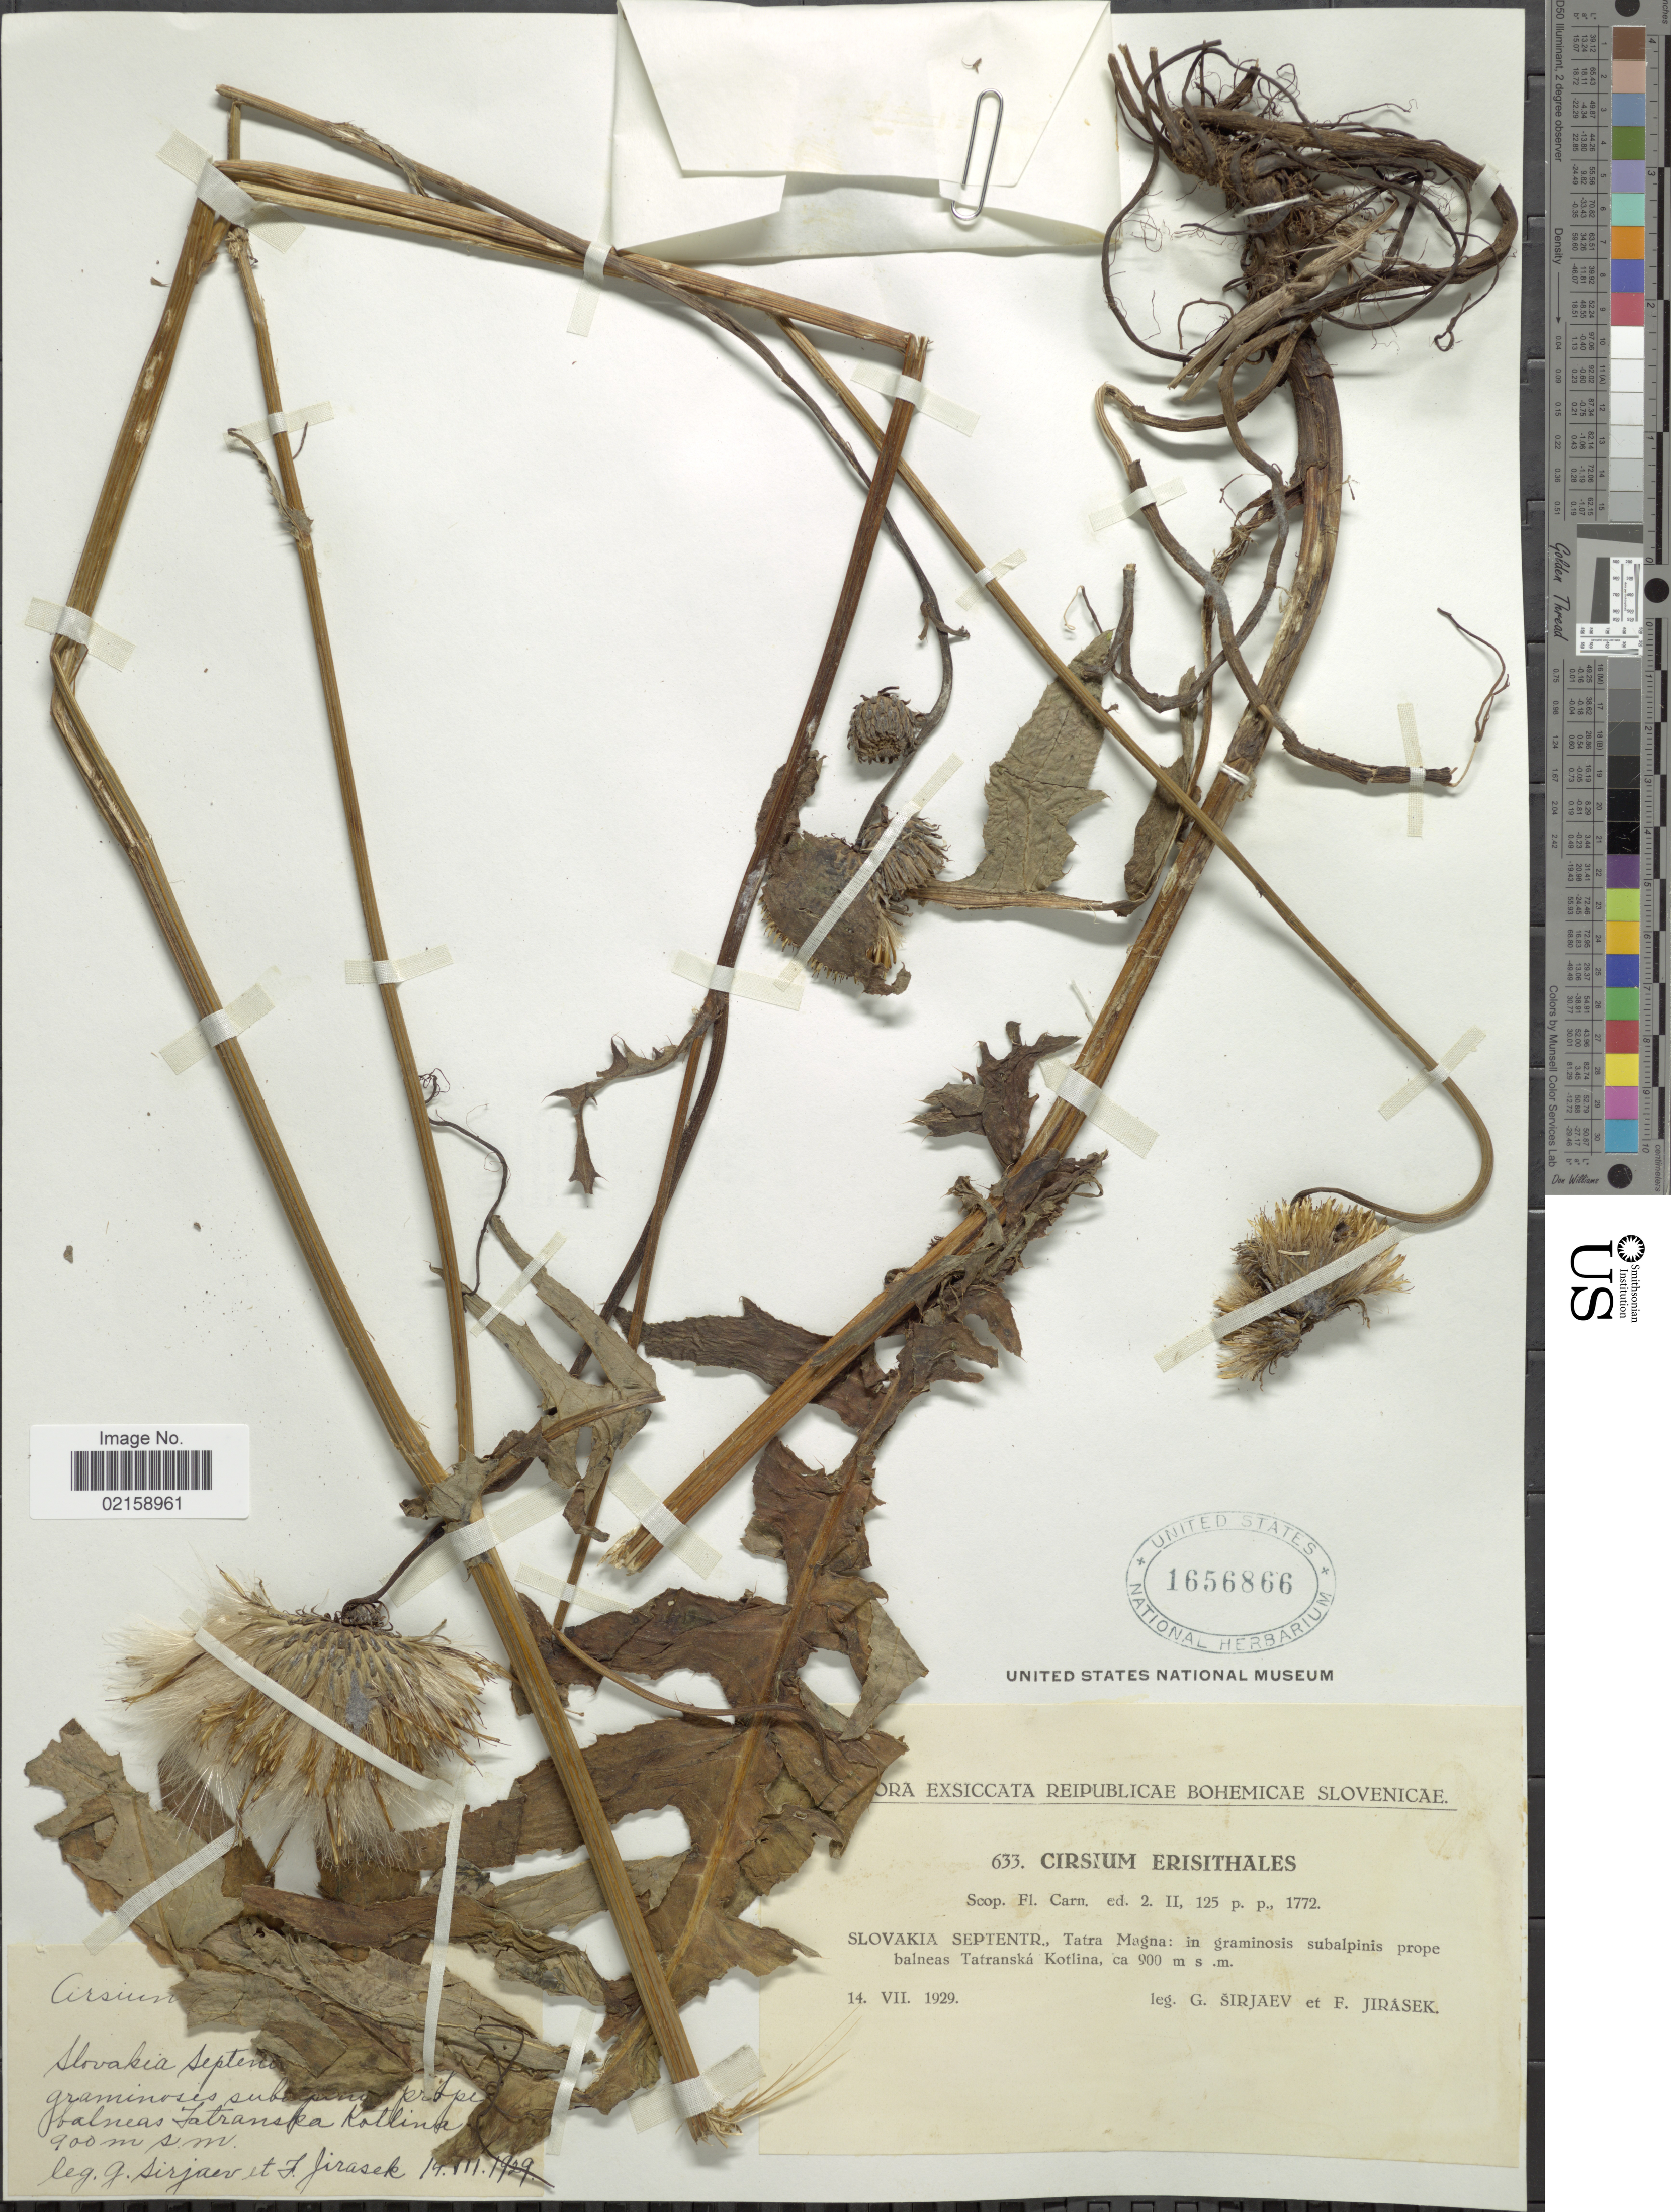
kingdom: Plantae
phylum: Tracheophyta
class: Magnoliopsida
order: Asterales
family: Asteraceae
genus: Cirsium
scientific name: Cirsium erisithales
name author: (Jacq.) Scop.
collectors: G. Širjaev & F. Jirasek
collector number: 633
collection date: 1929-07-14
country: Slovakia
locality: Exsiccata Reipublicae Bohemicae Slovenicae, Slovakia septentr., Tatra Magna: in graminosis subalpine prope balneas Tatranska Kotlina.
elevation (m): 900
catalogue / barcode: US 1656866